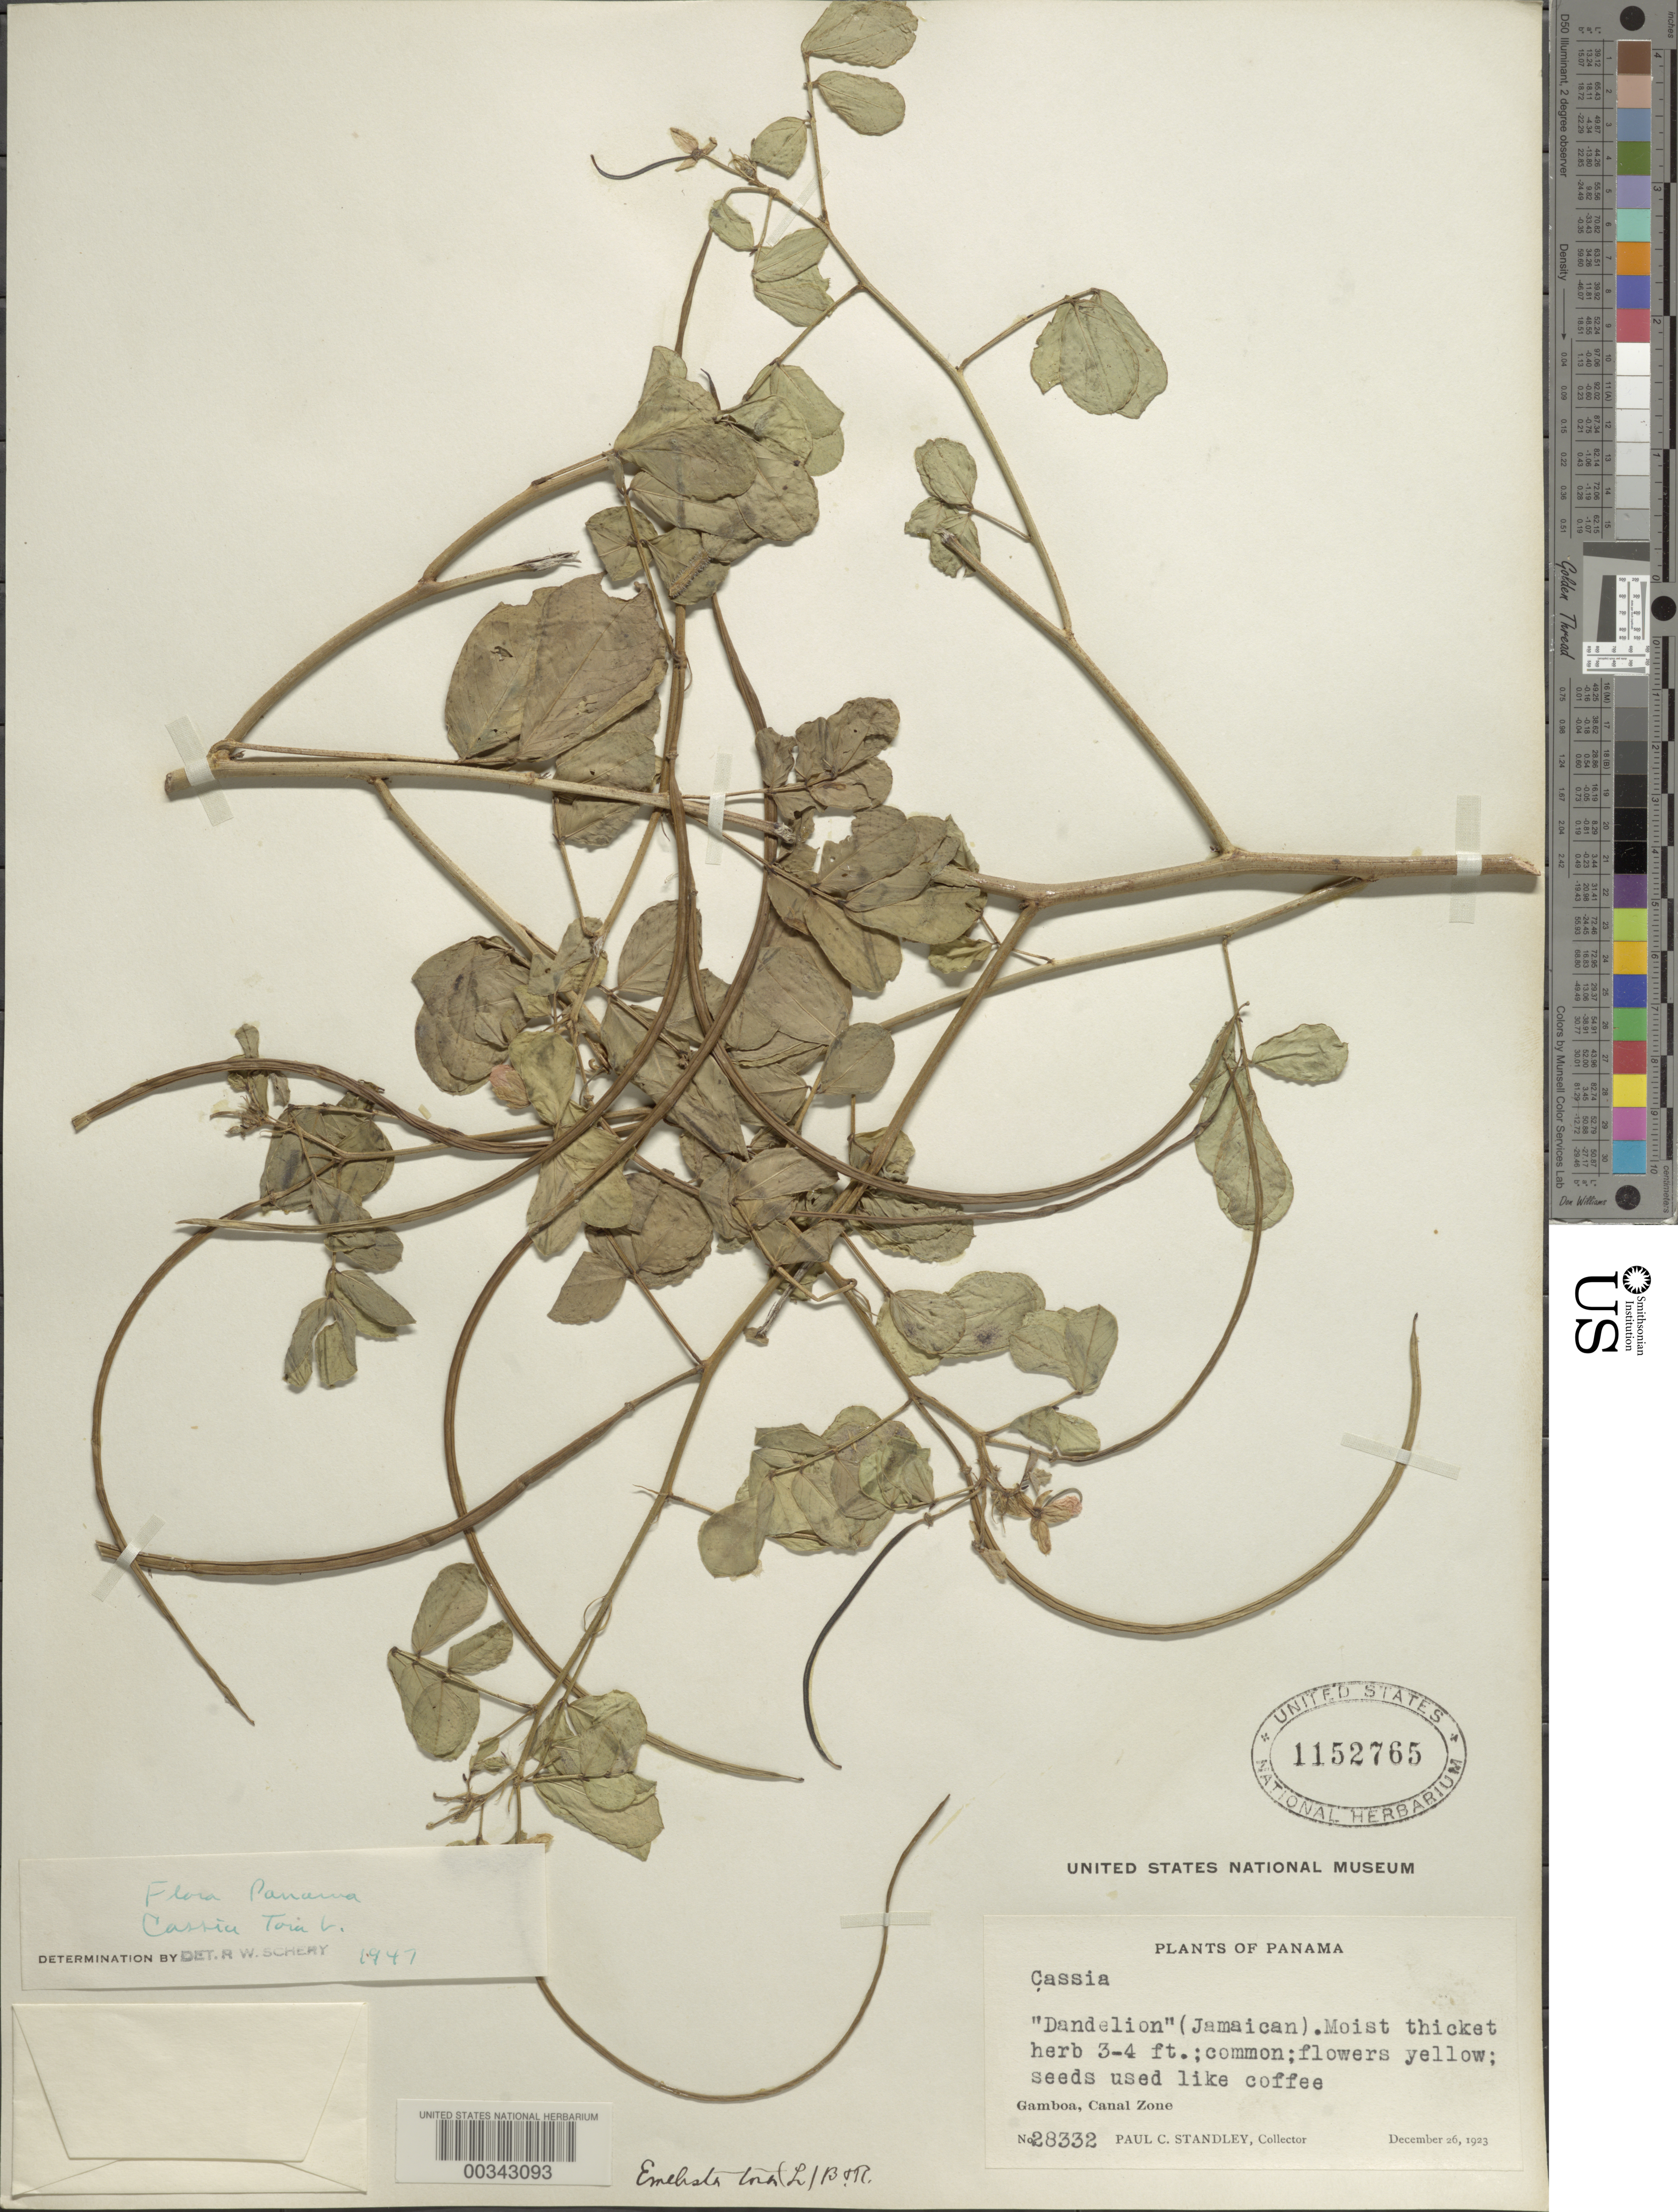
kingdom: Plantae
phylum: Tracheophyta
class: Magnoliopsida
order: Fabales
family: Fabaceae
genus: Senna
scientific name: Senna obtusifolia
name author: (L.) H.S. Irwin & Barneby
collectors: P. C. Standley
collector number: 28332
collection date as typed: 26 Dec 1923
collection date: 1923-12-26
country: Panama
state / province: Colón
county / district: Canal Zone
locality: Gamboa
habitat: Moist thicket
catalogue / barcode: US 1152765